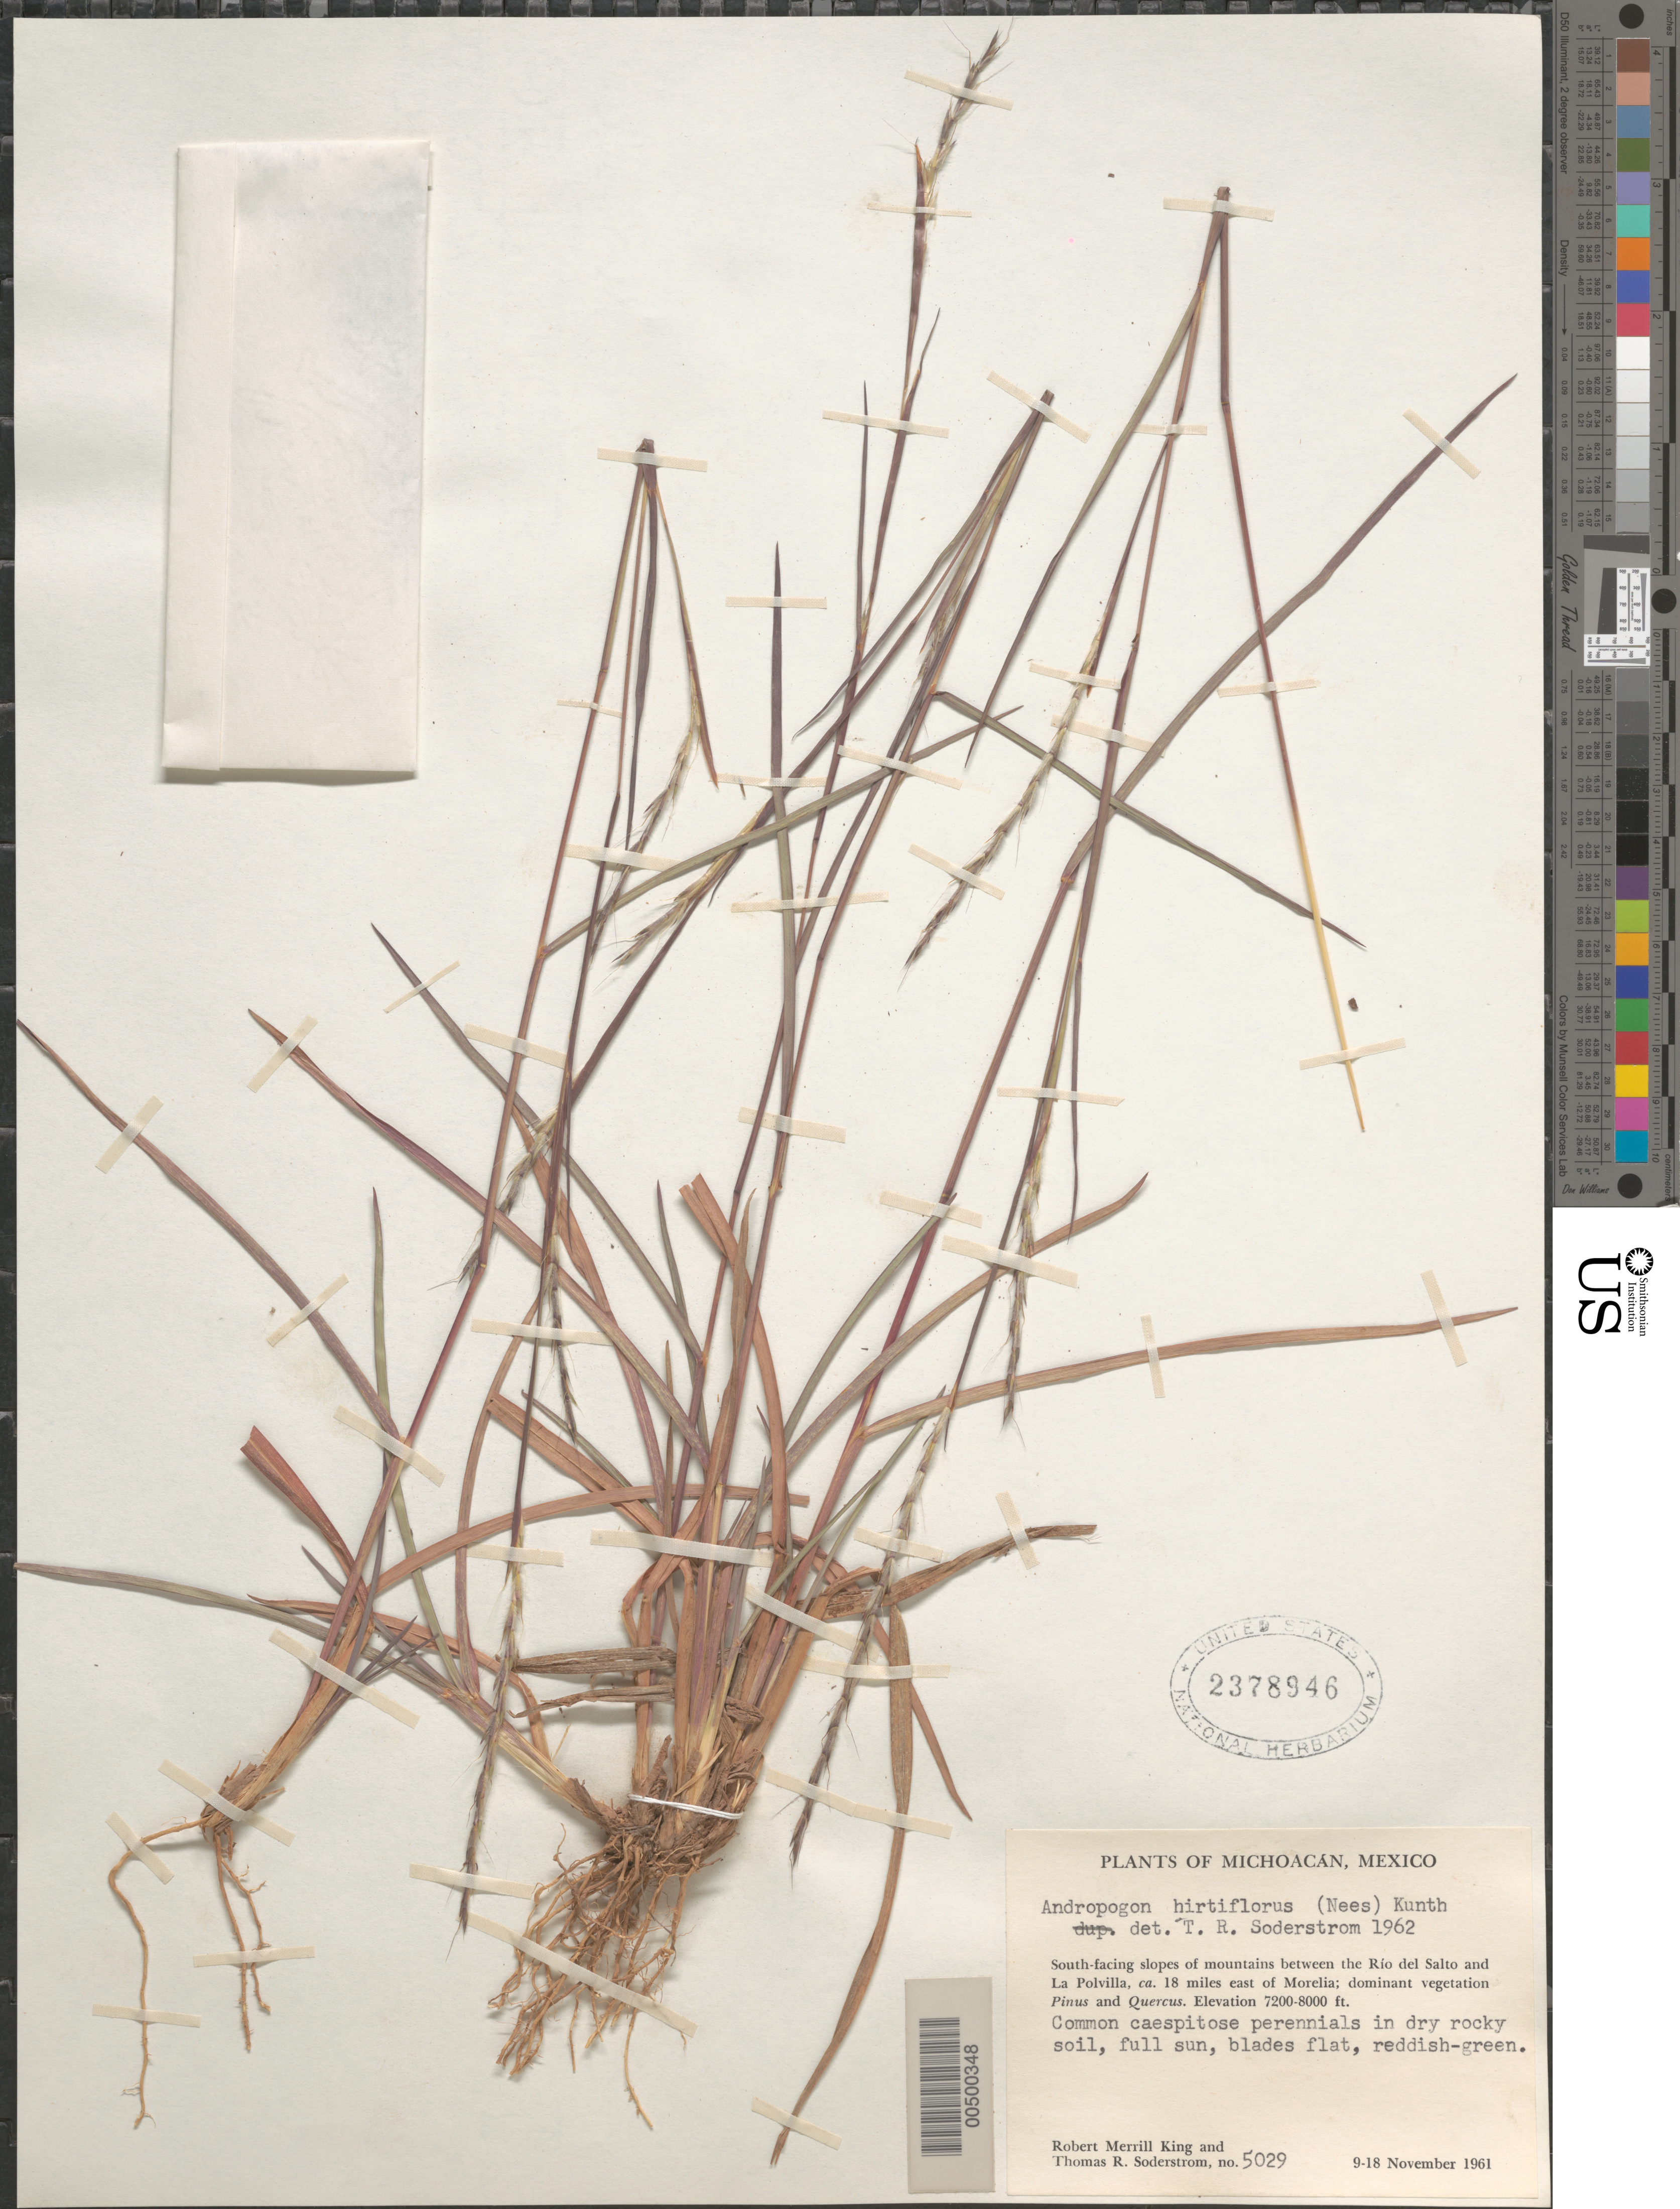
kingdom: Plantae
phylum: Tracheophyta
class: Liliopsida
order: Poales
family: Poaceae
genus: Schizachyrium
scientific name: Schizachyrium sanguineum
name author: (Retz.) Alston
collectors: R. M. King & T. R. Soderstrom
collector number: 5029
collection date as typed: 9 Nov 1961 to 18 Nov 1961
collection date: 1961-11-09/1961-11-18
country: Mexico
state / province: Michoacán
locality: S-facing slopes of mts between the Río del Salto & La Polvilla, ca. 18 mi E of Morelia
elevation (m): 2195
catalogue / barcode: US 2378946